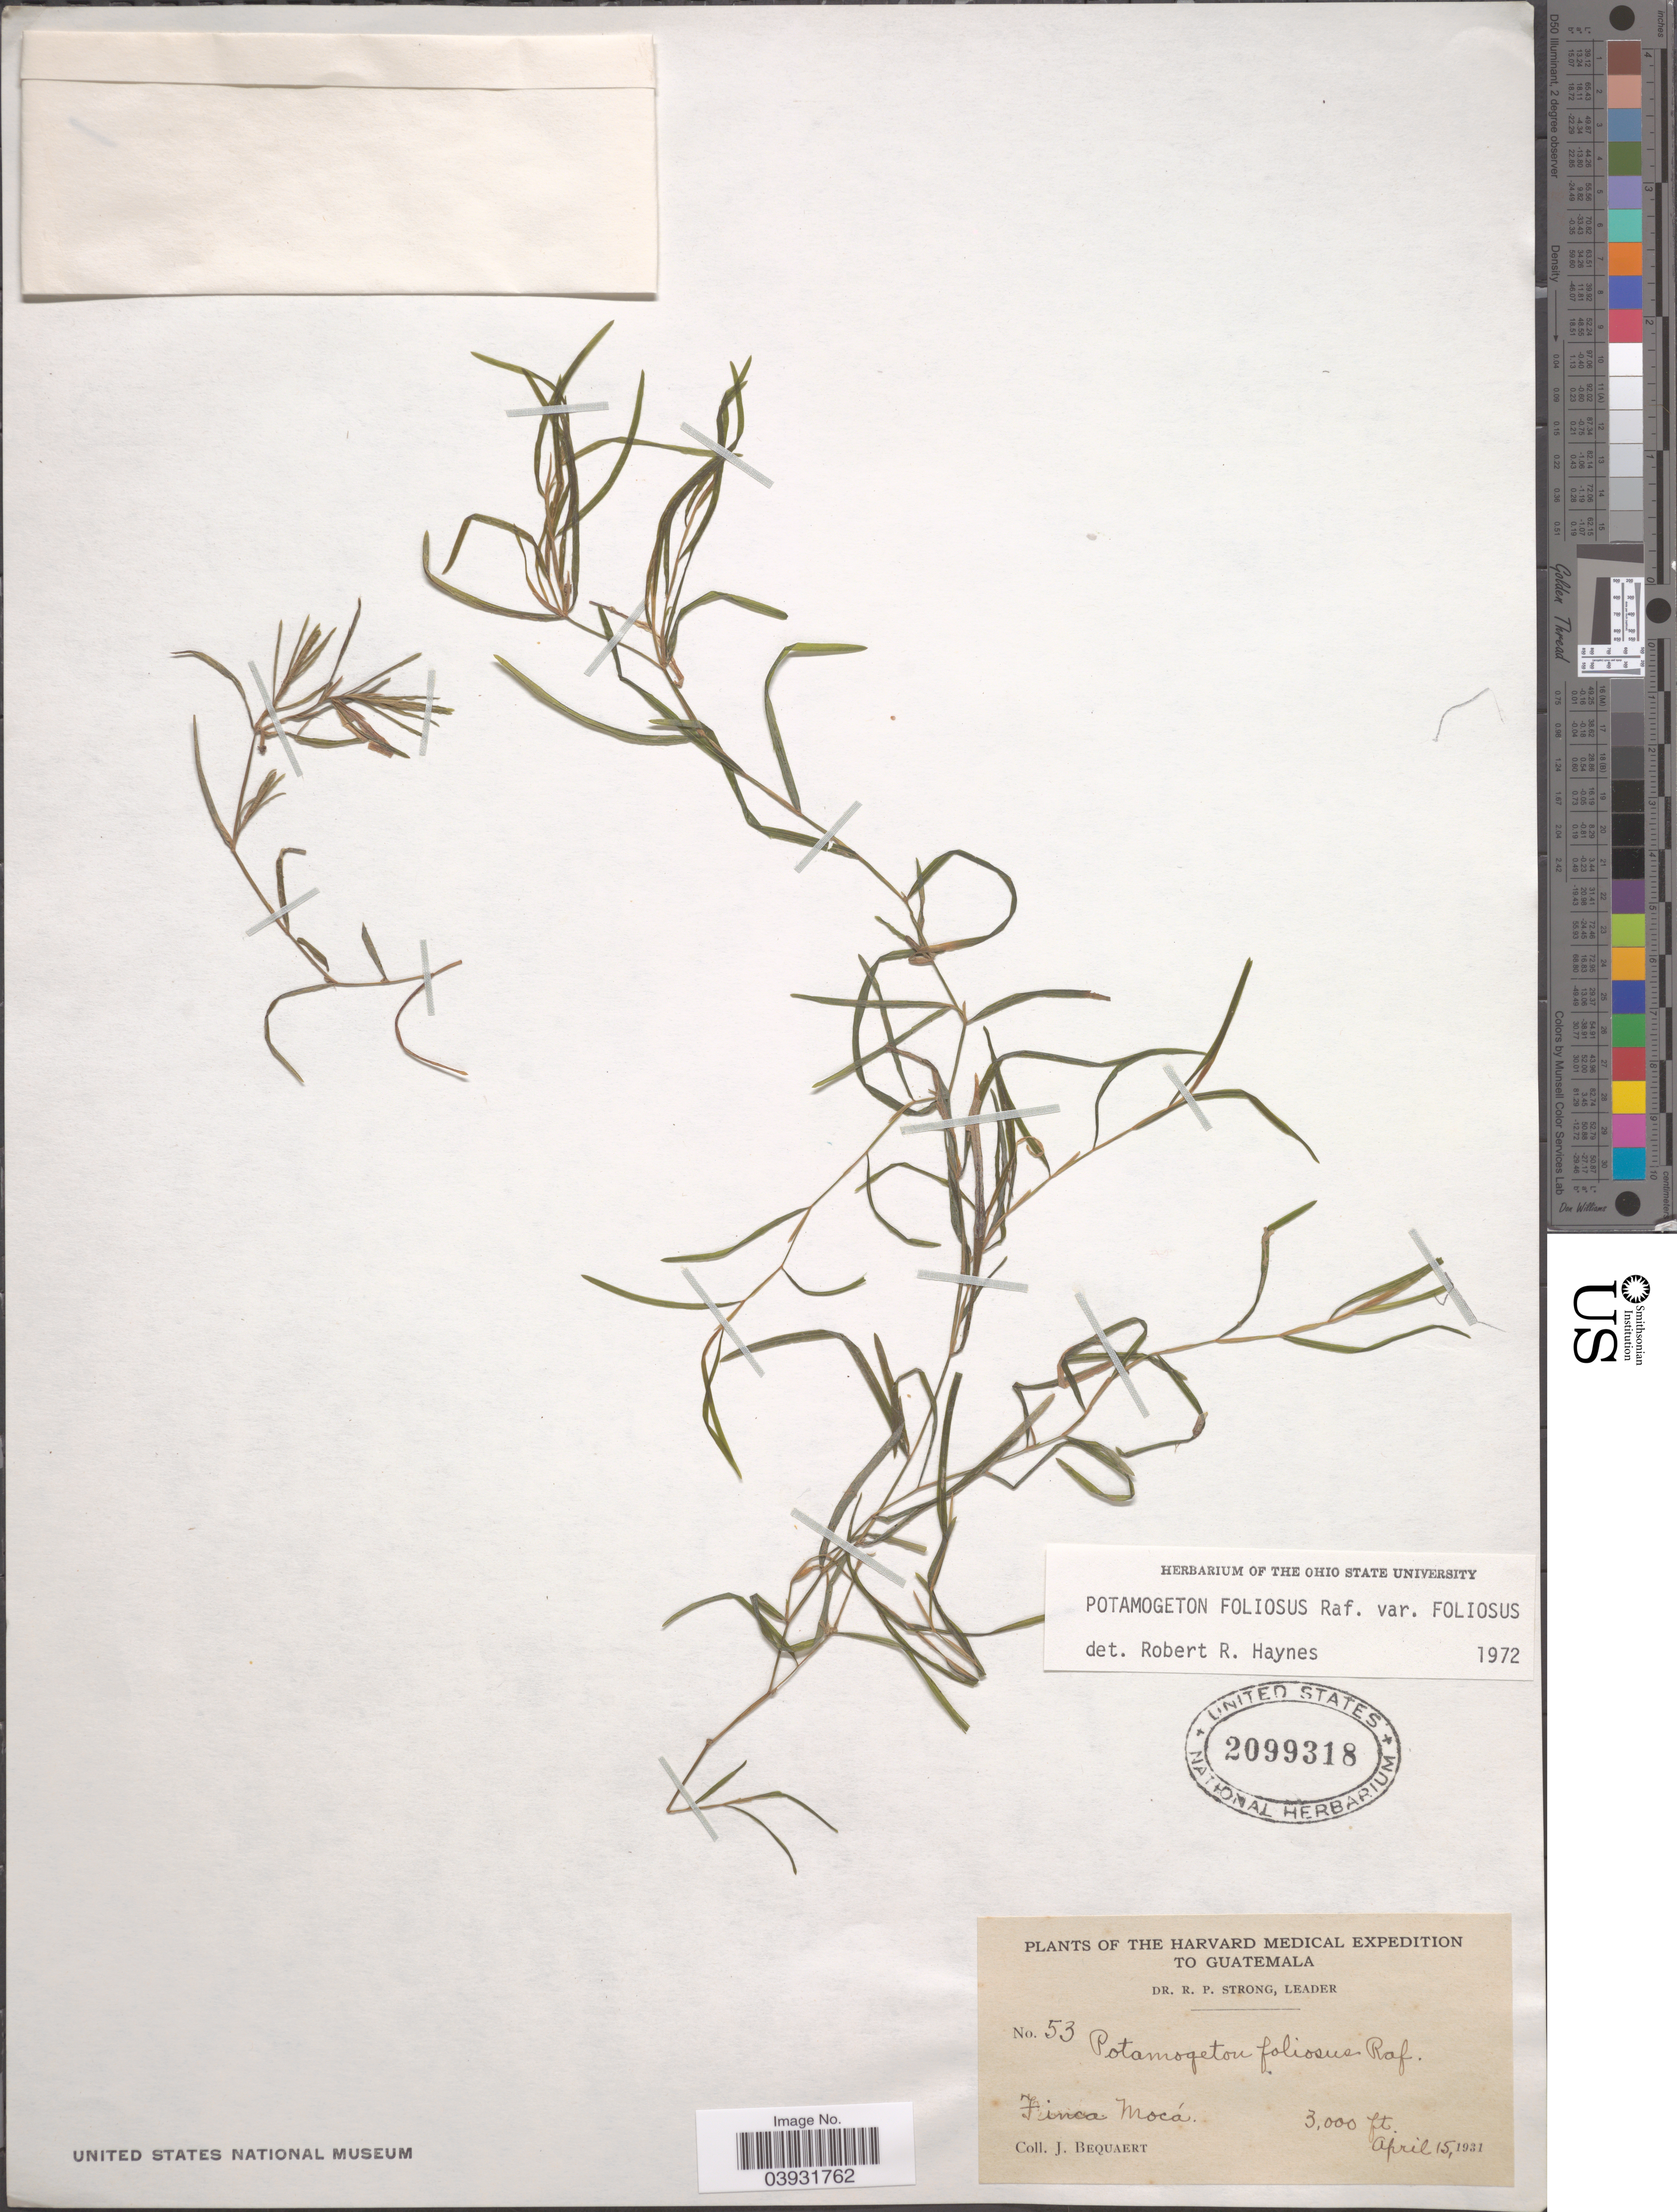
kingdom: Plantae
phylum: Tracheophyta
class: Liliopsida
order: Alismatales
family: Potamogetonaceae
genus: Potamogeton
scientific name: Potamogeton foliosus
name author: Raf.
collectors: J. Bequaert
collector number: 53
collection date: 1931-04-15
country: Guatemala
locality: Finca Mocá.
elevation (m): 914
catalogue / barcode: US 2099318